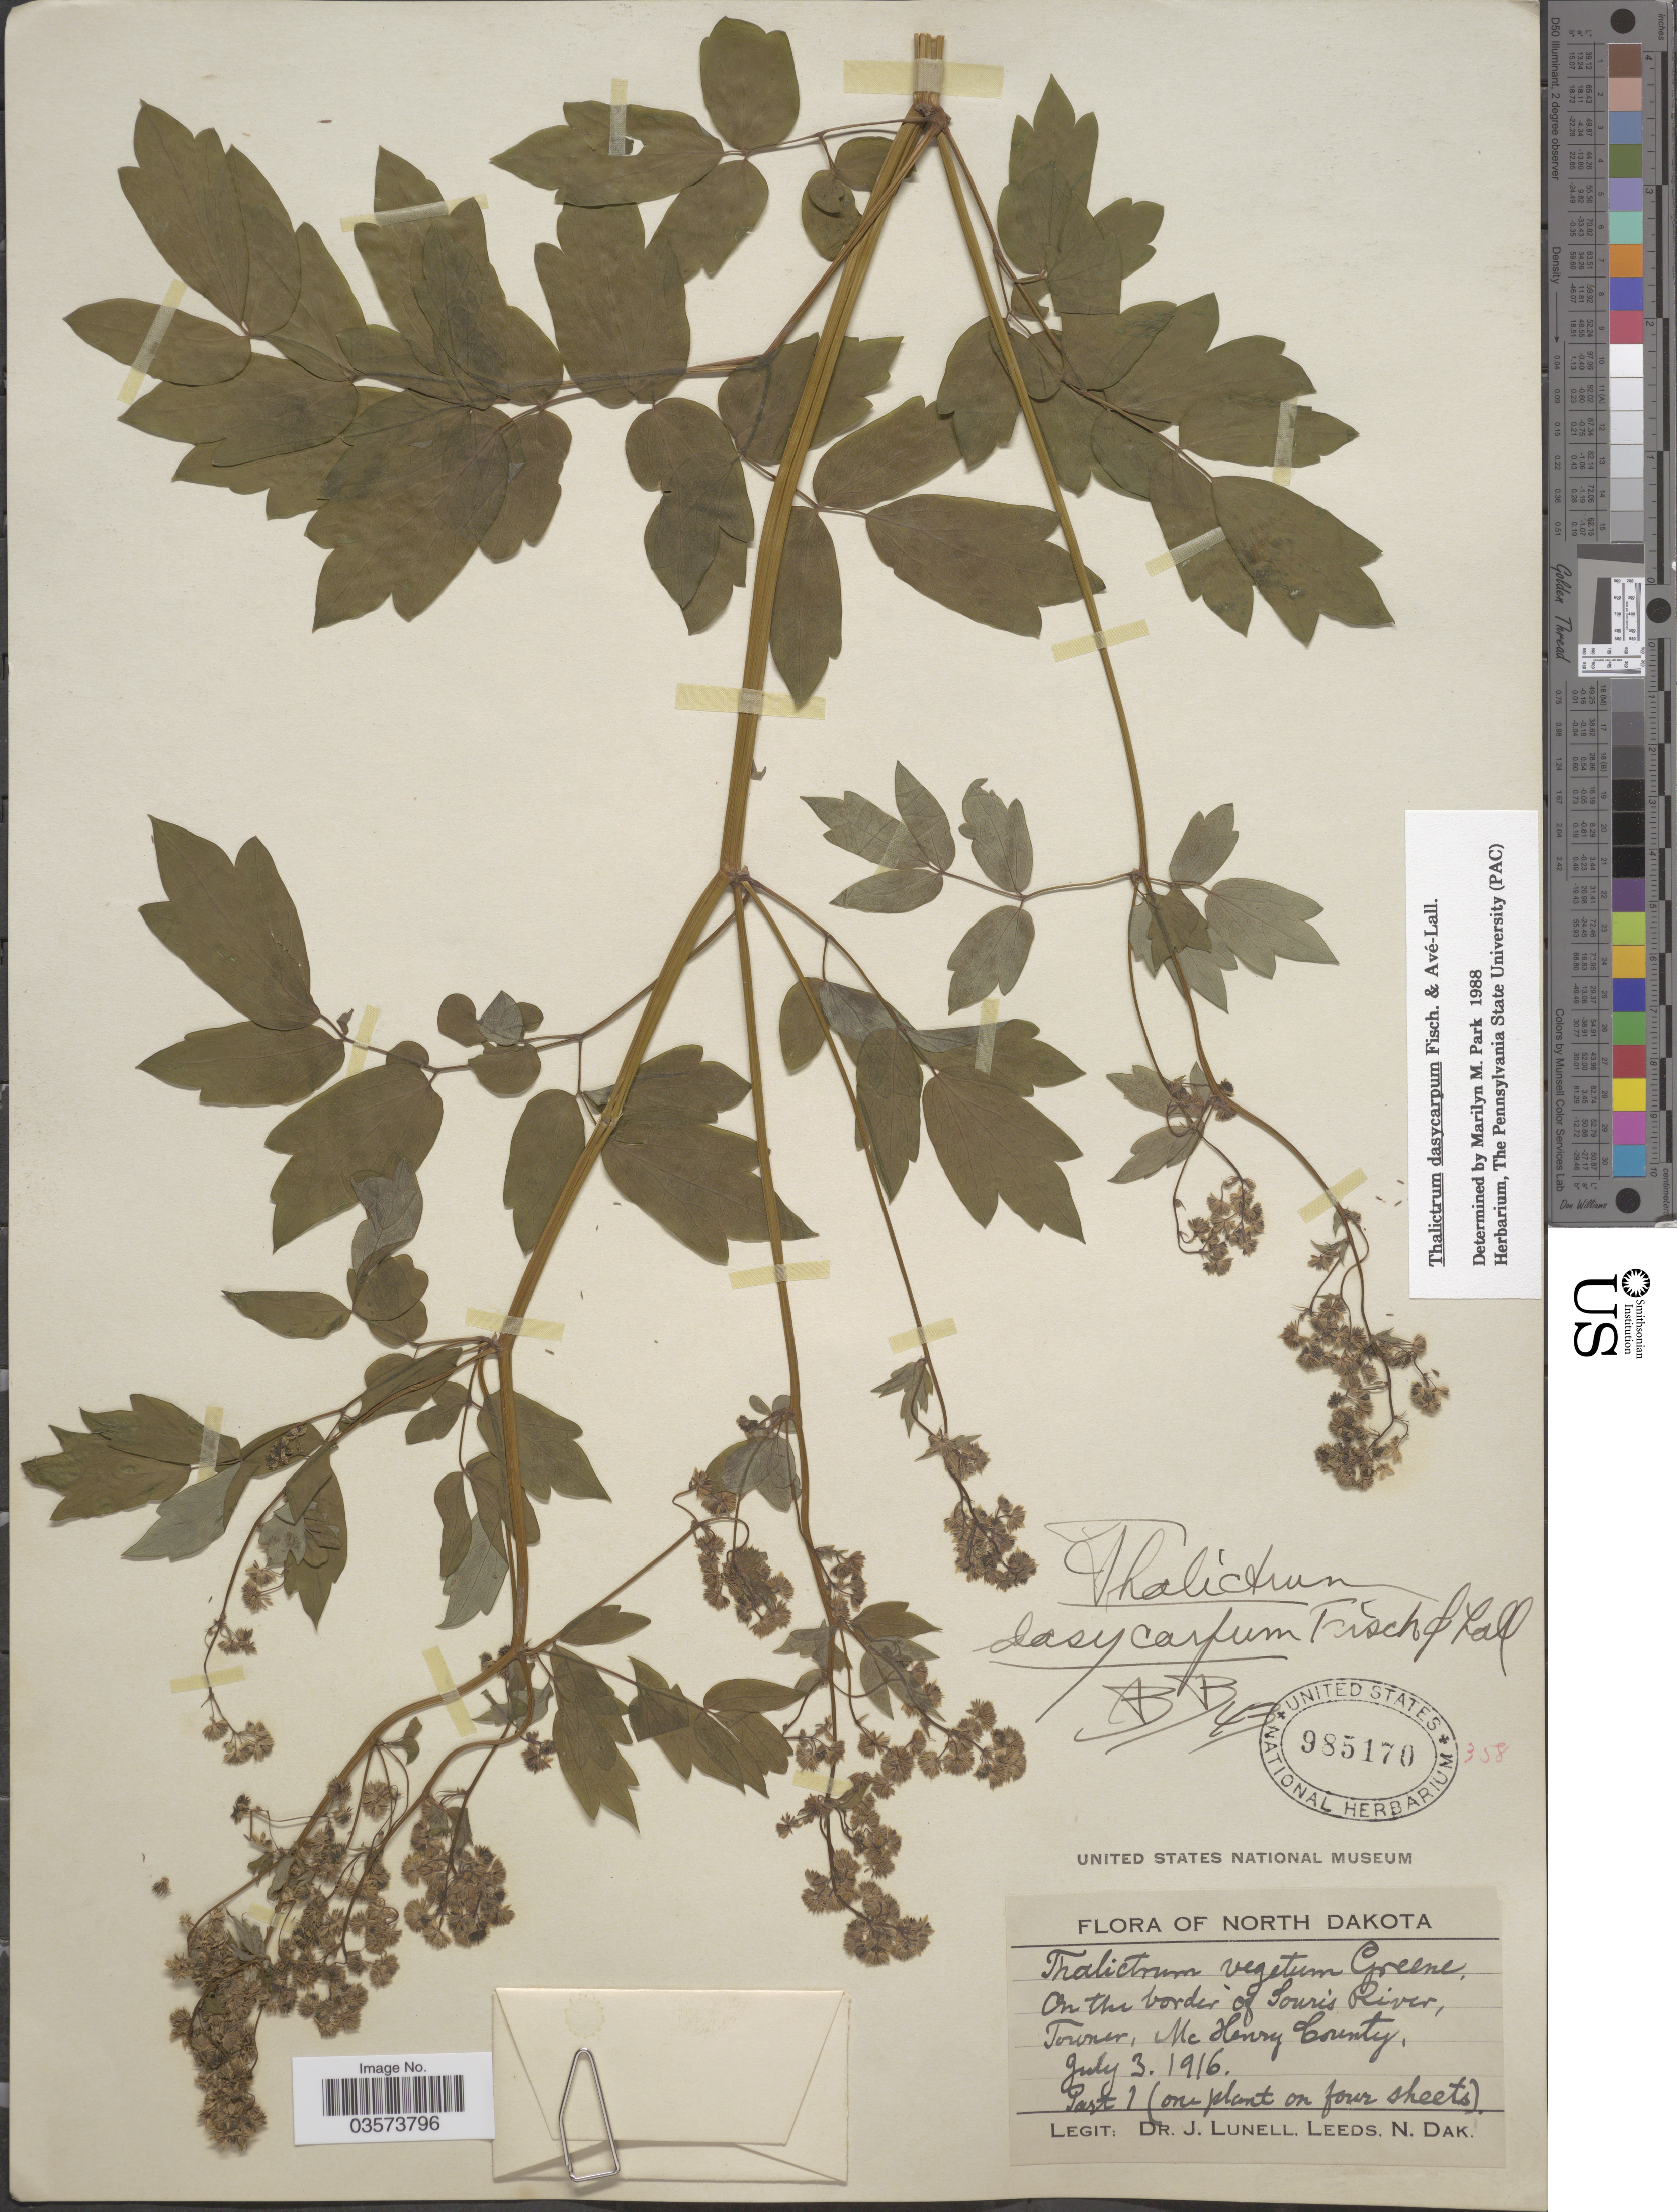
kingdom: Plantae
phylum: Tracheophyta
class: Magnoliopsida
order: Ranunculales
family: Ranunculaceae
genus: Thalictrum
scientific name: Thalictrum dasycarpum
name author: Fisch. & Avé-Lall.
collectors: J. Lunell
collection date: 1916-07-03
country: United States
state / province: North Dakota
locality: On the border of Souris River, Towner, Mc Henry County.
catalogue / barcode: US 985170